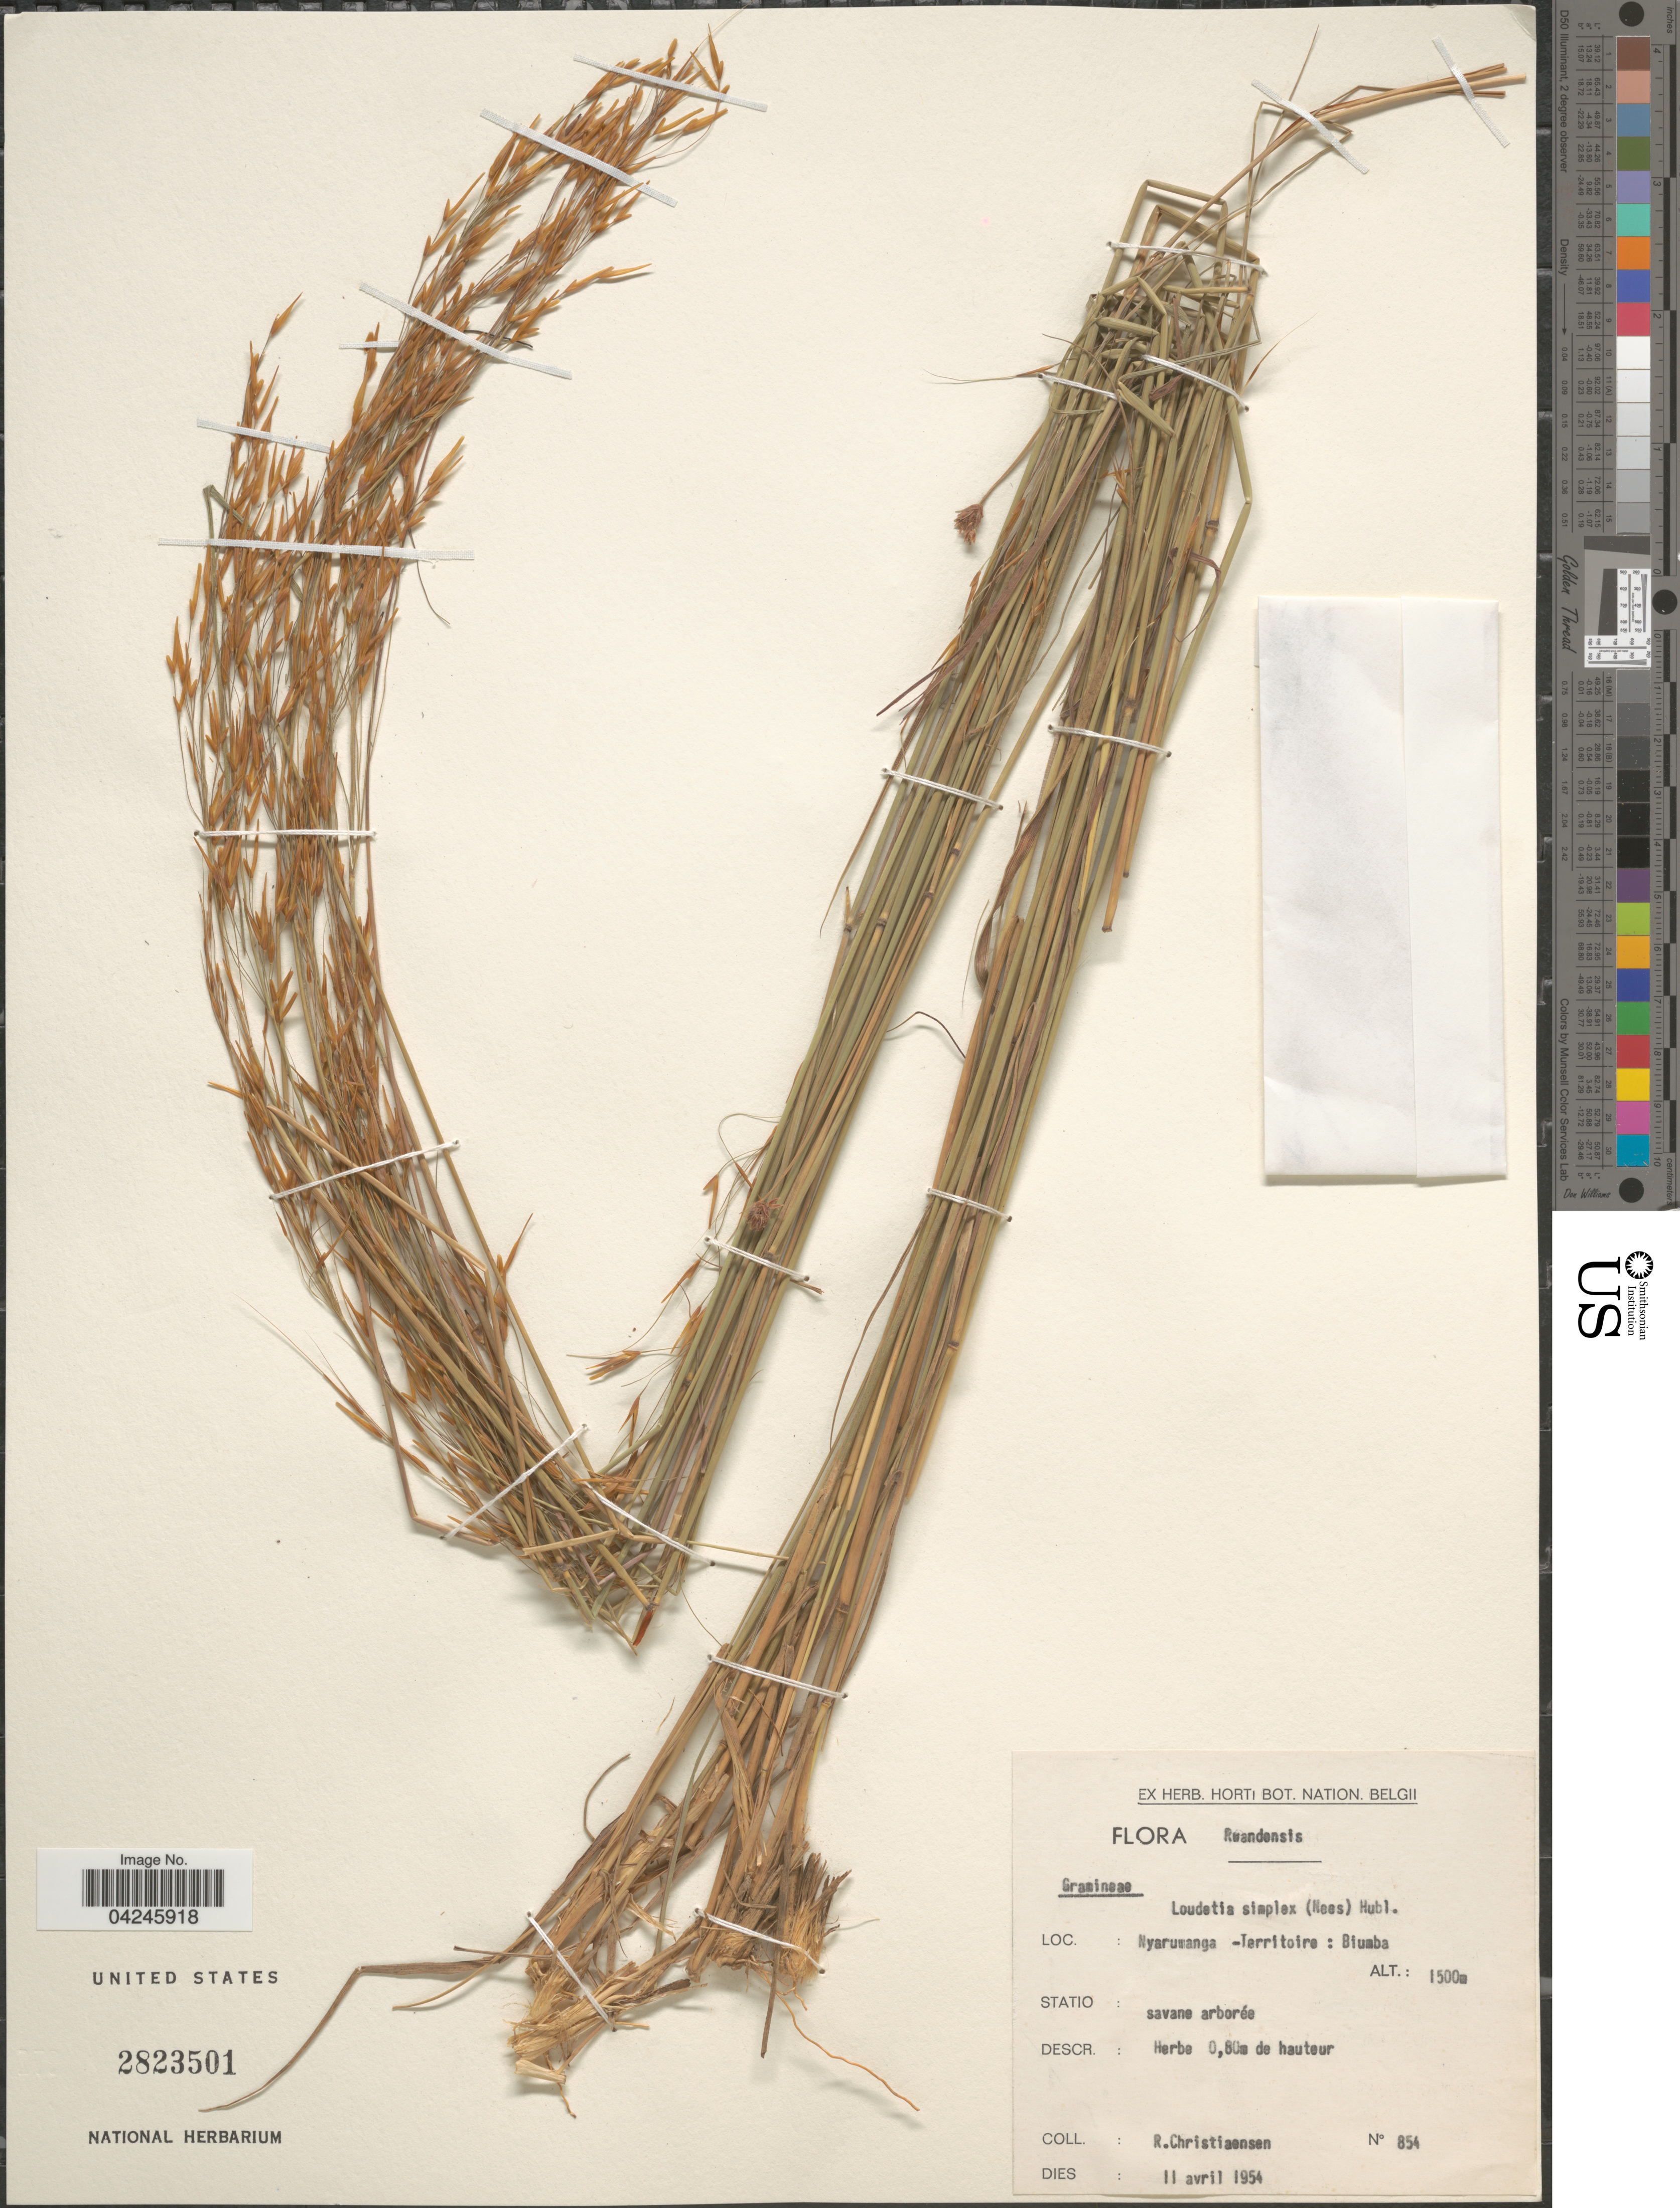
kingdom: Plantae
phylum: Tracheophyta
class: Liliopsida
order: Poales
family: Poaceae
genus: Loudetia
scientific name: Loudetia simplex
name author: (Nees) C.E. Hubb.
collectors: R. Christiaensen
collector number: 854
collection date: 1954-04-11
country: Rwanda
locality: Nyarumanga - Territoire: Biumba.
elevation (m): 1500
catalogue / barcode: US 2823501